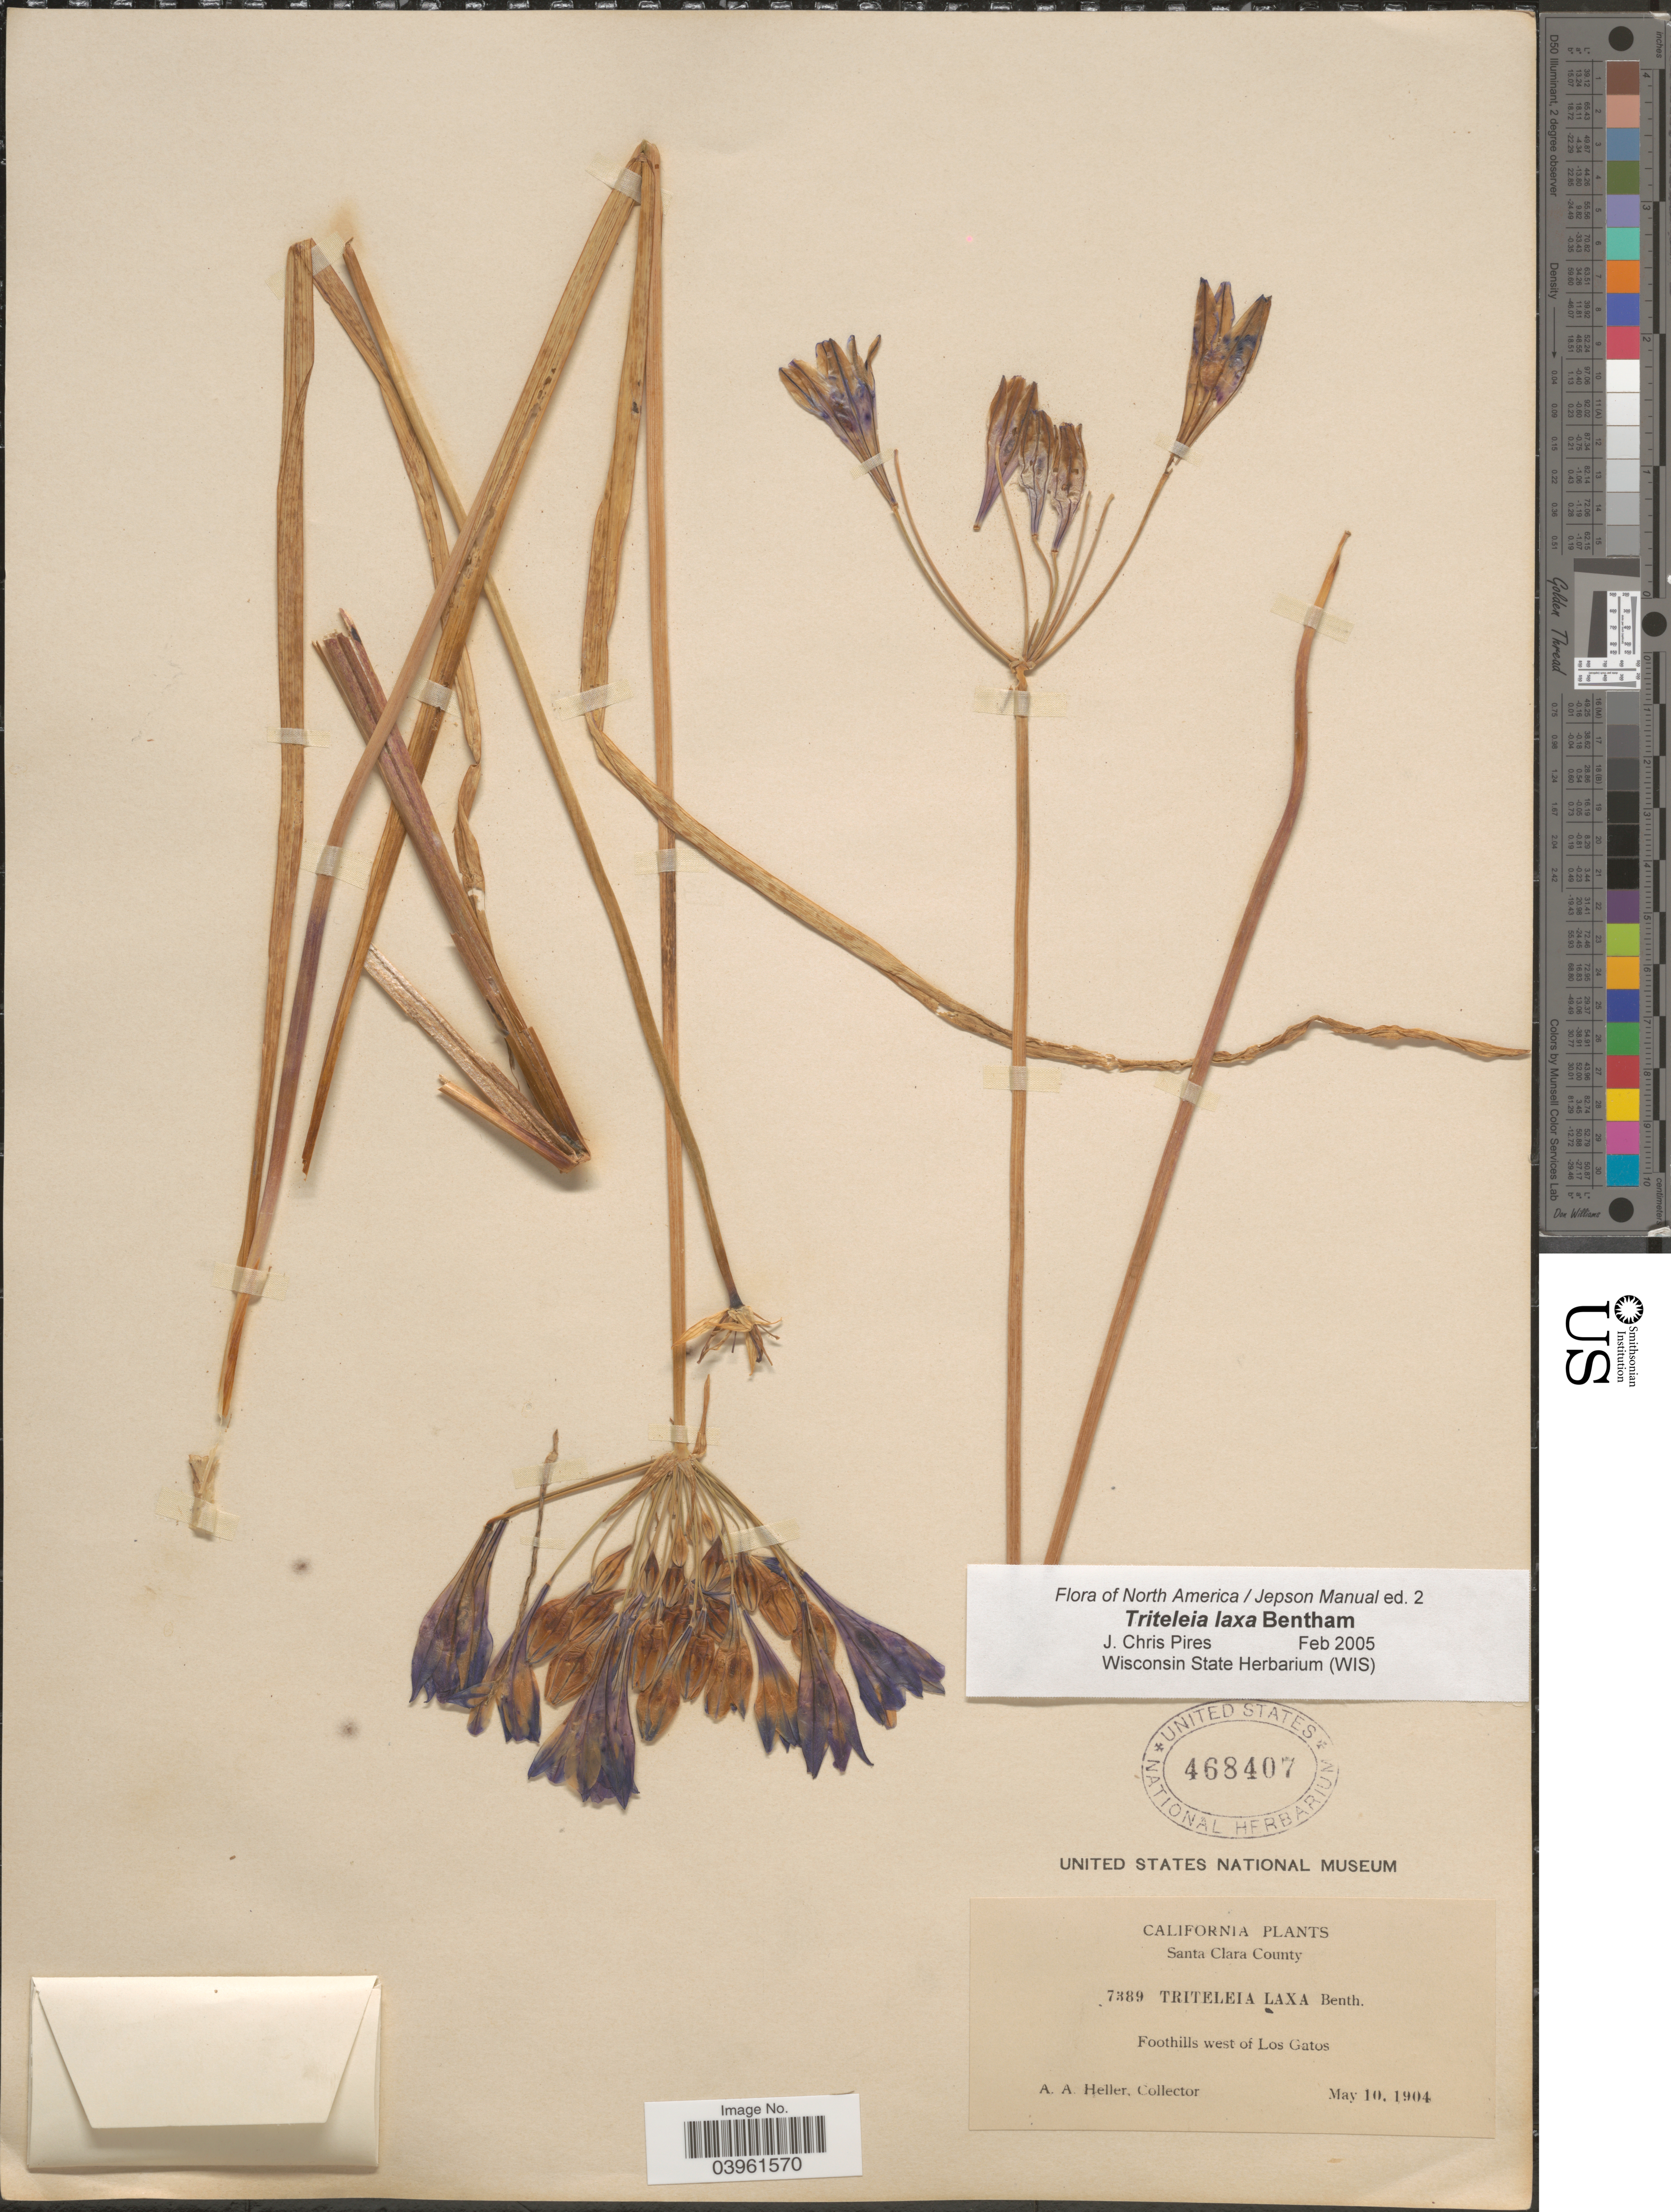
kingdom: Plantae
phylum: Tracheophyta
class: Liliopsida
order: Asparagales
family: Asparagaceae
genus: Triteleia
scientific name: Triteleia laxa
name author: Benth.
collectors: A. A. Heller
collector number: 7389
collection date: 1904-05-10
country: United States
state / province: California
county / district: Santa Clara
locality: Santa Clara County. Foothills west of Los Gatos.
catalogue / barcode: US 468407